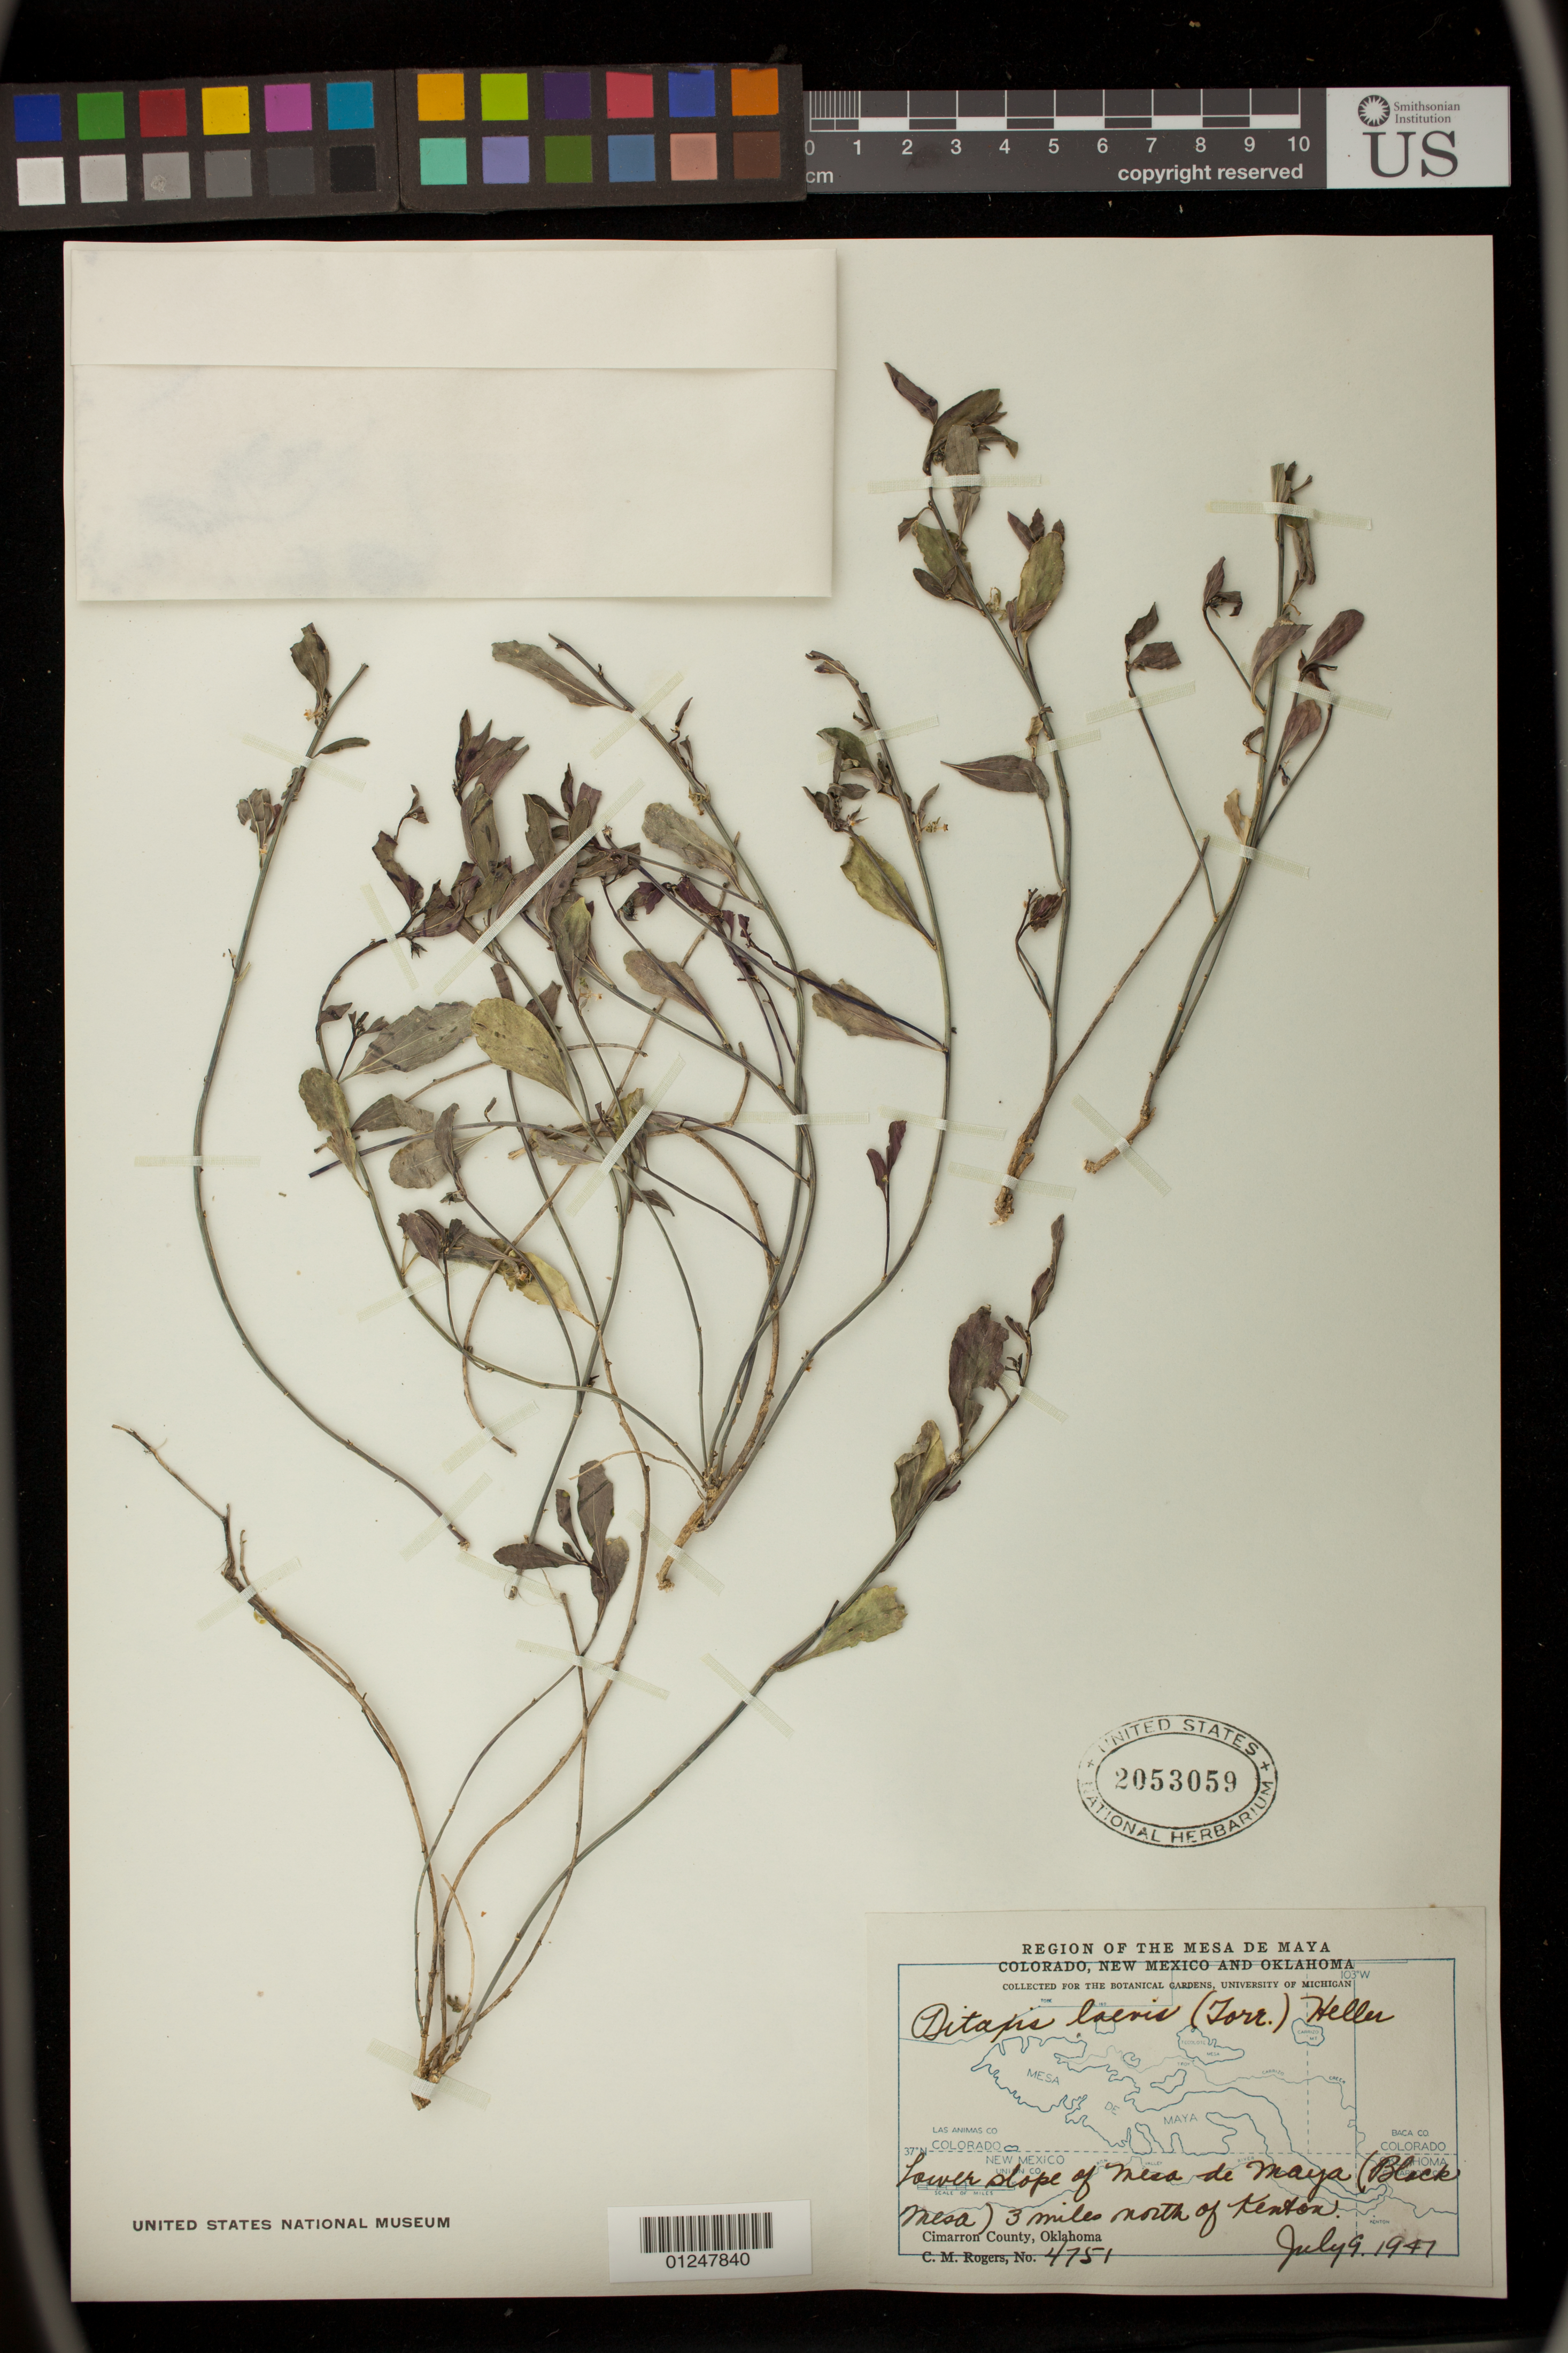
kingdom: Plantae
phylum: Tracheophyta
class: Magnoliopsida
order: Malpighiales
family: Euphorbiaceae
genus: Argythamnia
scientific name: Argythamnia humilis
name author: (Engelm. & A. Gray) Müll. Arg.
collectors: C. M. Rogers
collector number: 4751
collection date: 1947-07-09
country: United States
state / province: Oklahoma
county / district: Cimarron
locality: Lower slope of Mesa de Maya (Black Mesa) 3 miles north of Kenton.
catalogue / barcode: US 2053059